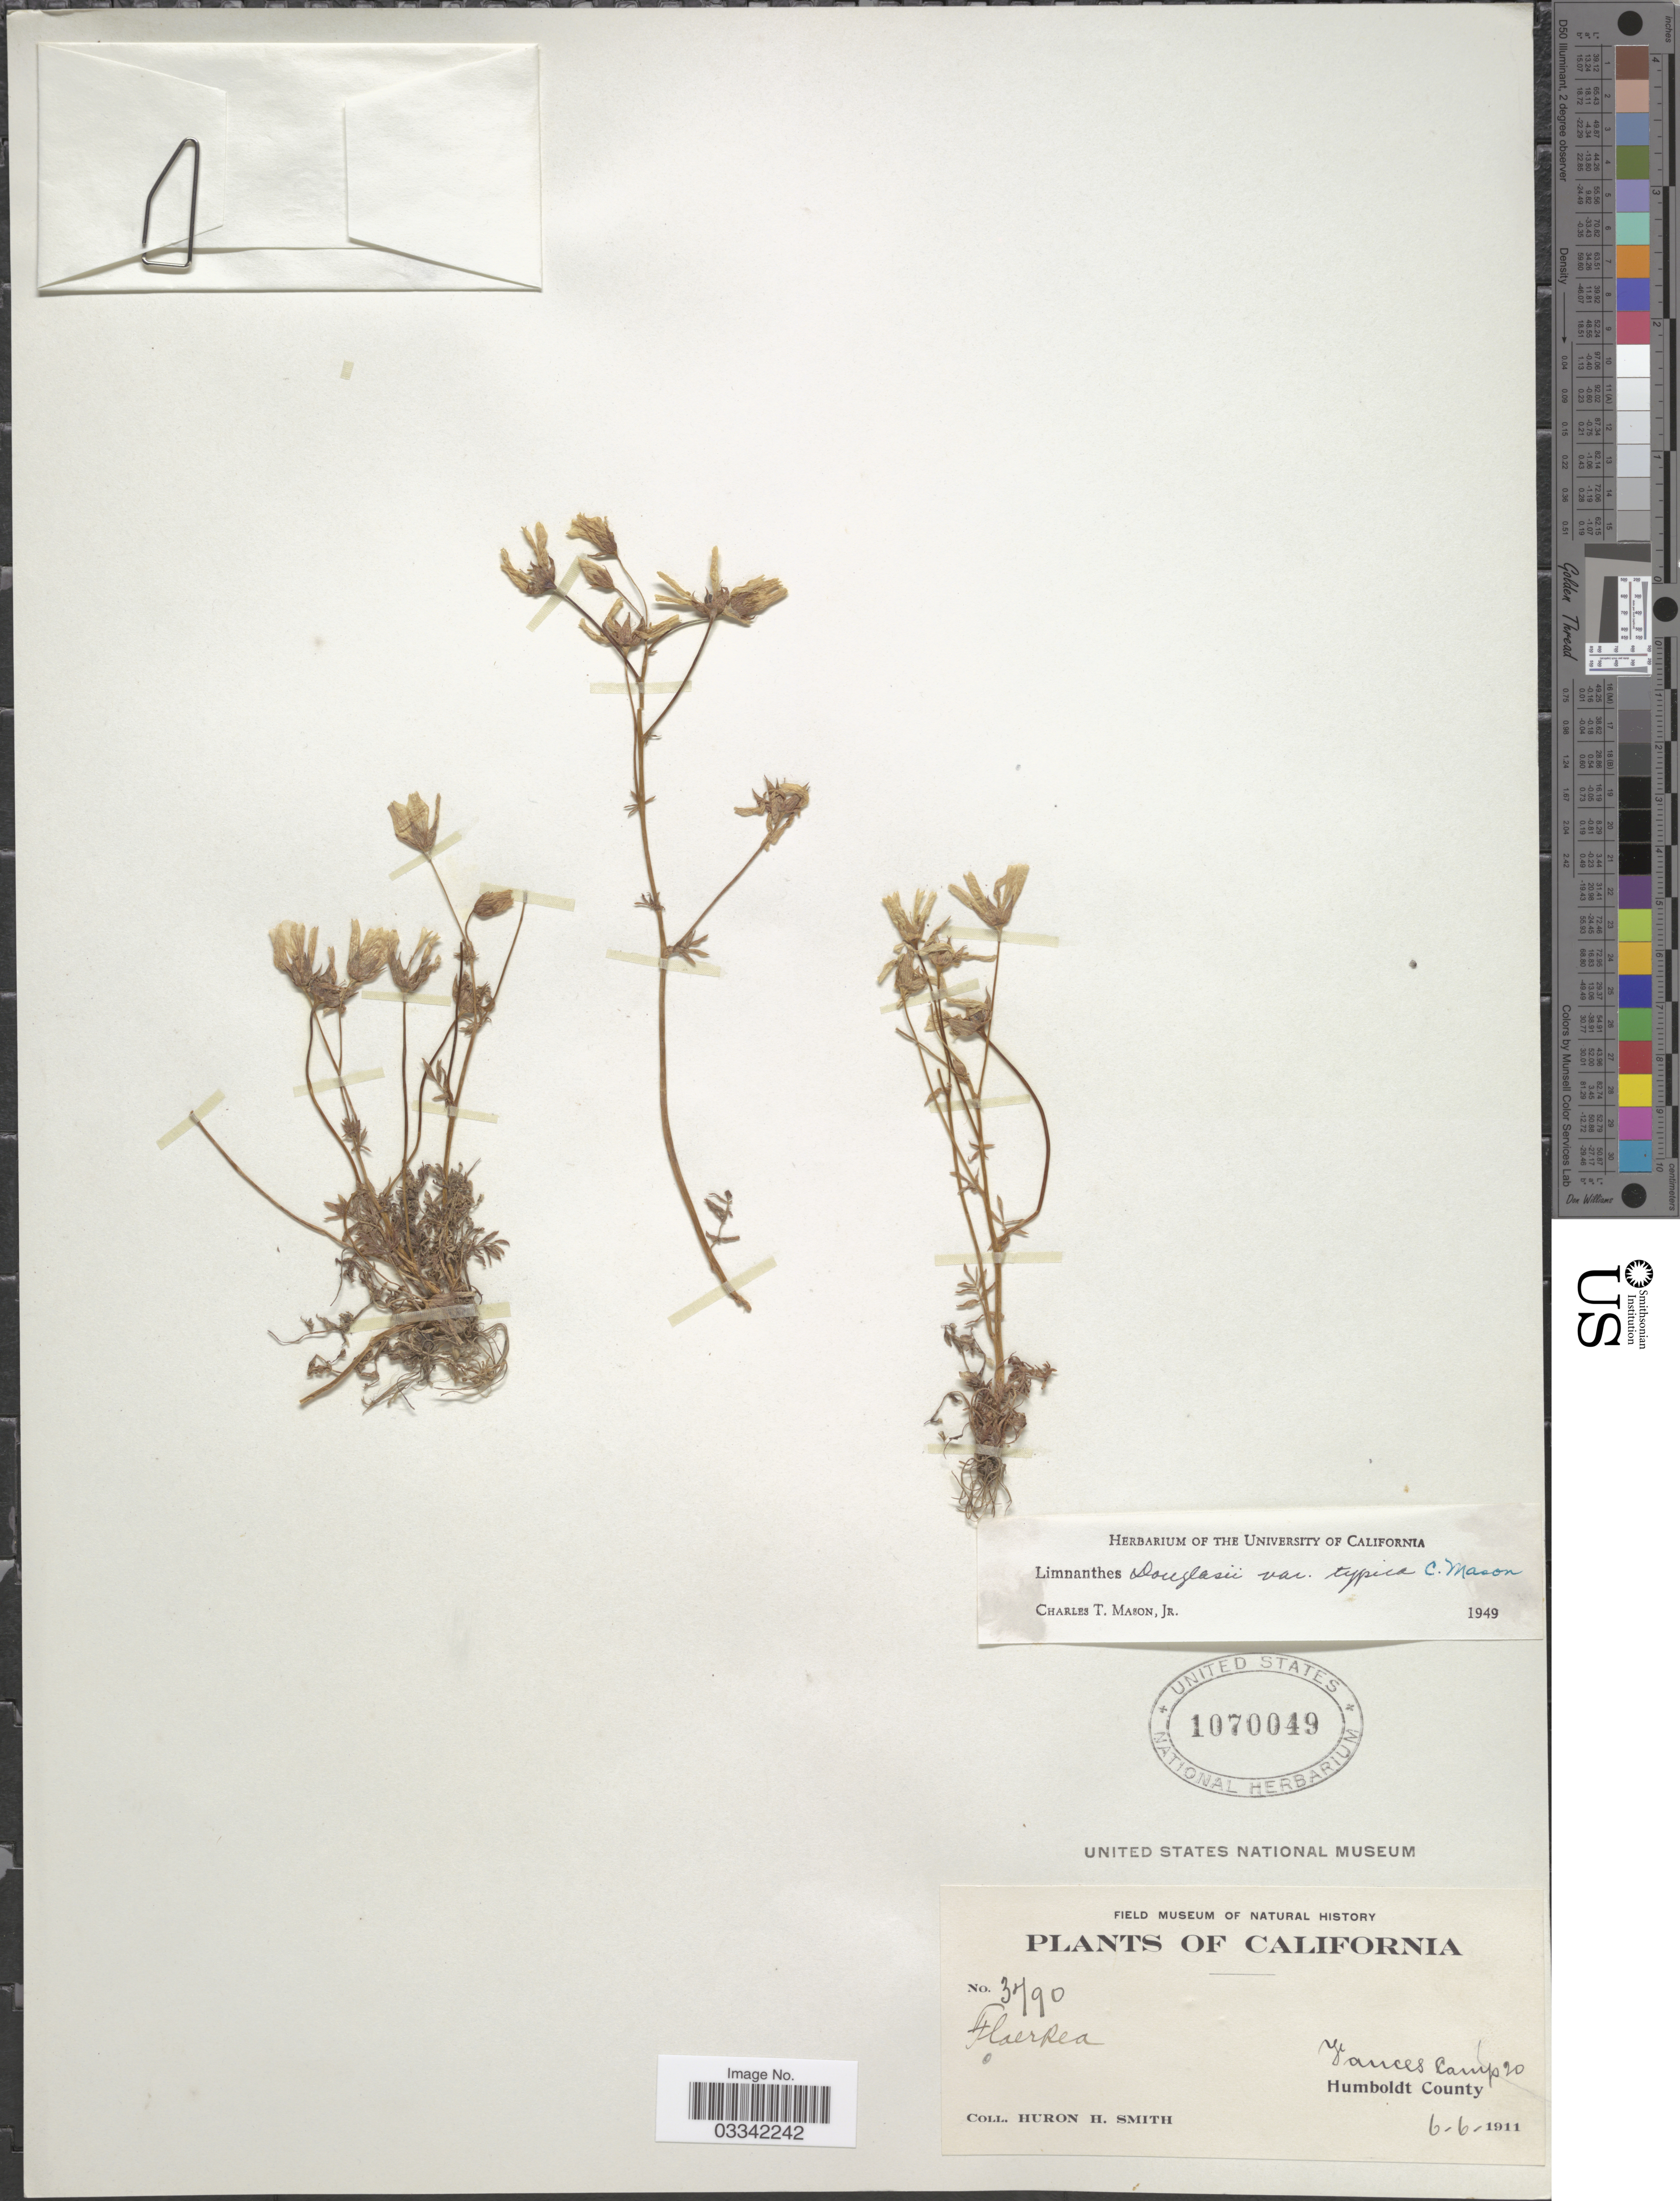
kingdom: Plantae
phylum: Tracheophyta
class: Magnoliopsida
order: Brassicales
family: Limnanthaceae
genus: Limnanthes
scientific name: Limnanthes douglasii var. douglasii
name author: R. Br.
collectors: Huron H. Smith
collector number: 3790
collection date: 1911-06-06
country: United States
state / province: California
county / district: Humboldt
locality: Vances Camp 20. Humboldt Co.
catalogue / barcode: US 1070049